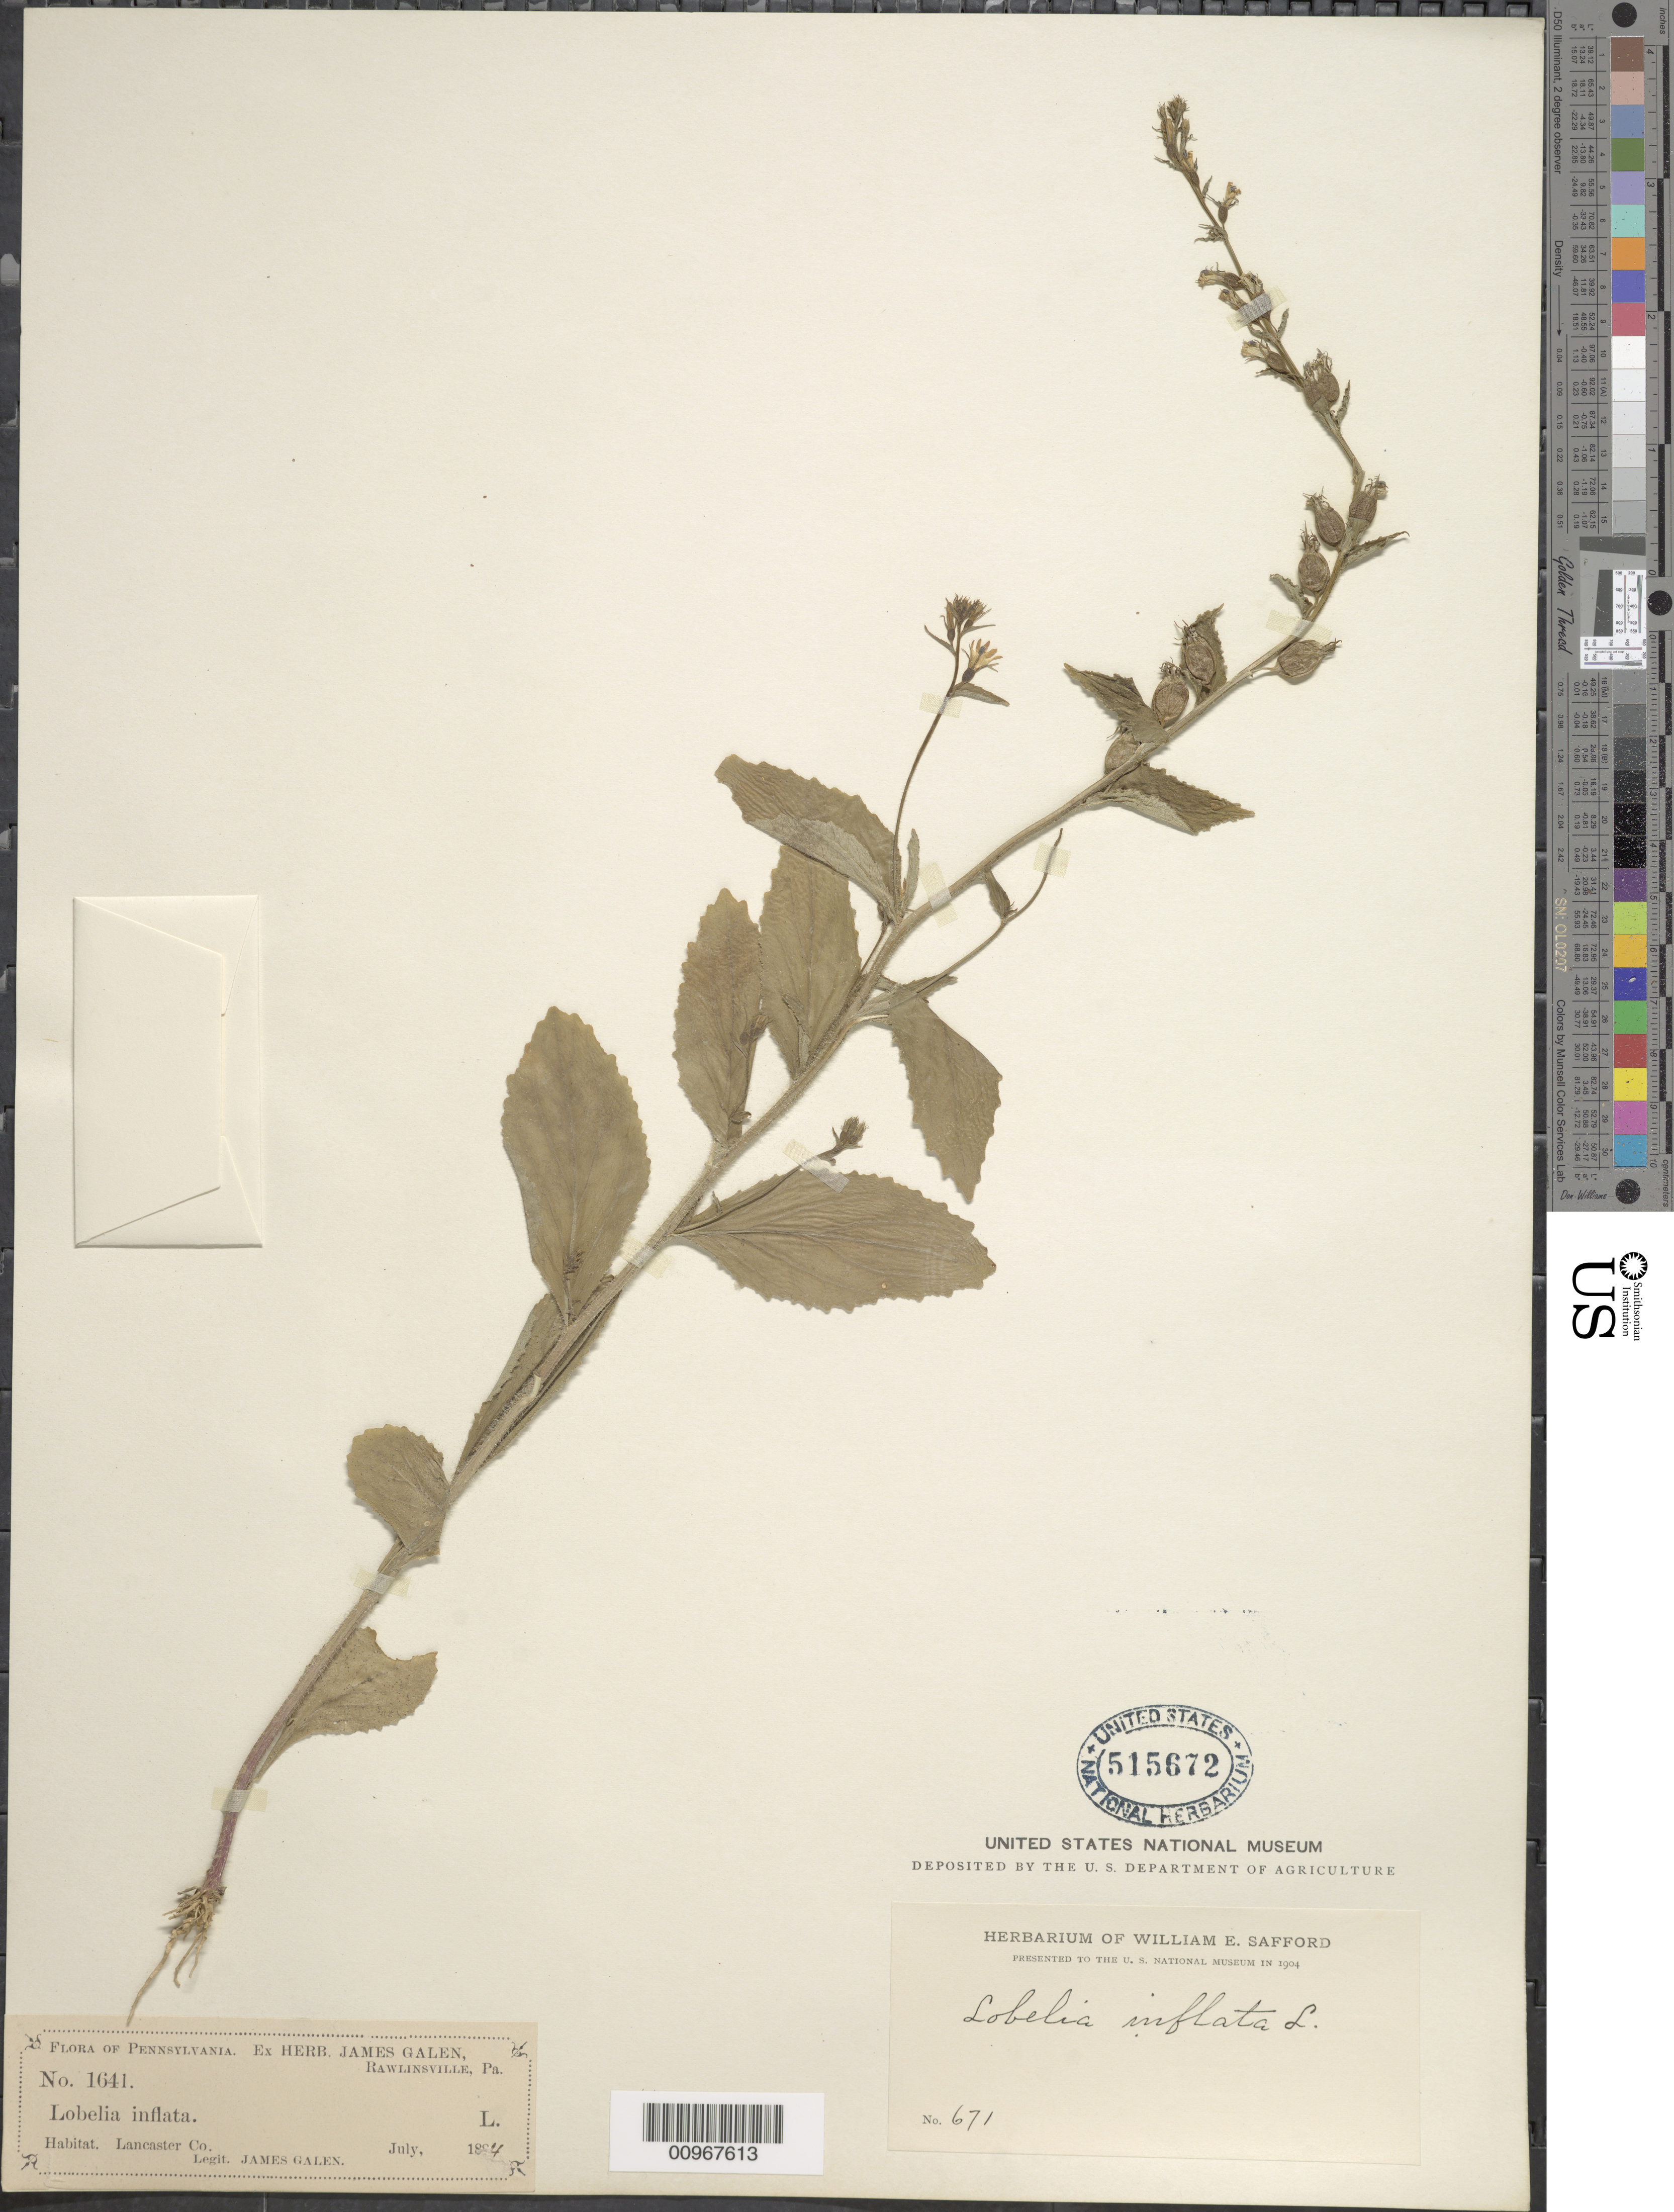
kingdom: Plantae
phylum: Tracheophyta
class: Magnoliopsida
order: Asterales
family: Campanulaceae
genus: Lobelia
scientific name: Lobelia inflata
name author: L.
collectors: J. Galen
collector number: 671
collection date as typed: July, 1884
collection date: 1884-07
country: United States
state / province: Pennsylvania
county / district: Lancaster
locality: Rawlinsville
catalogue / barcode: US 515672